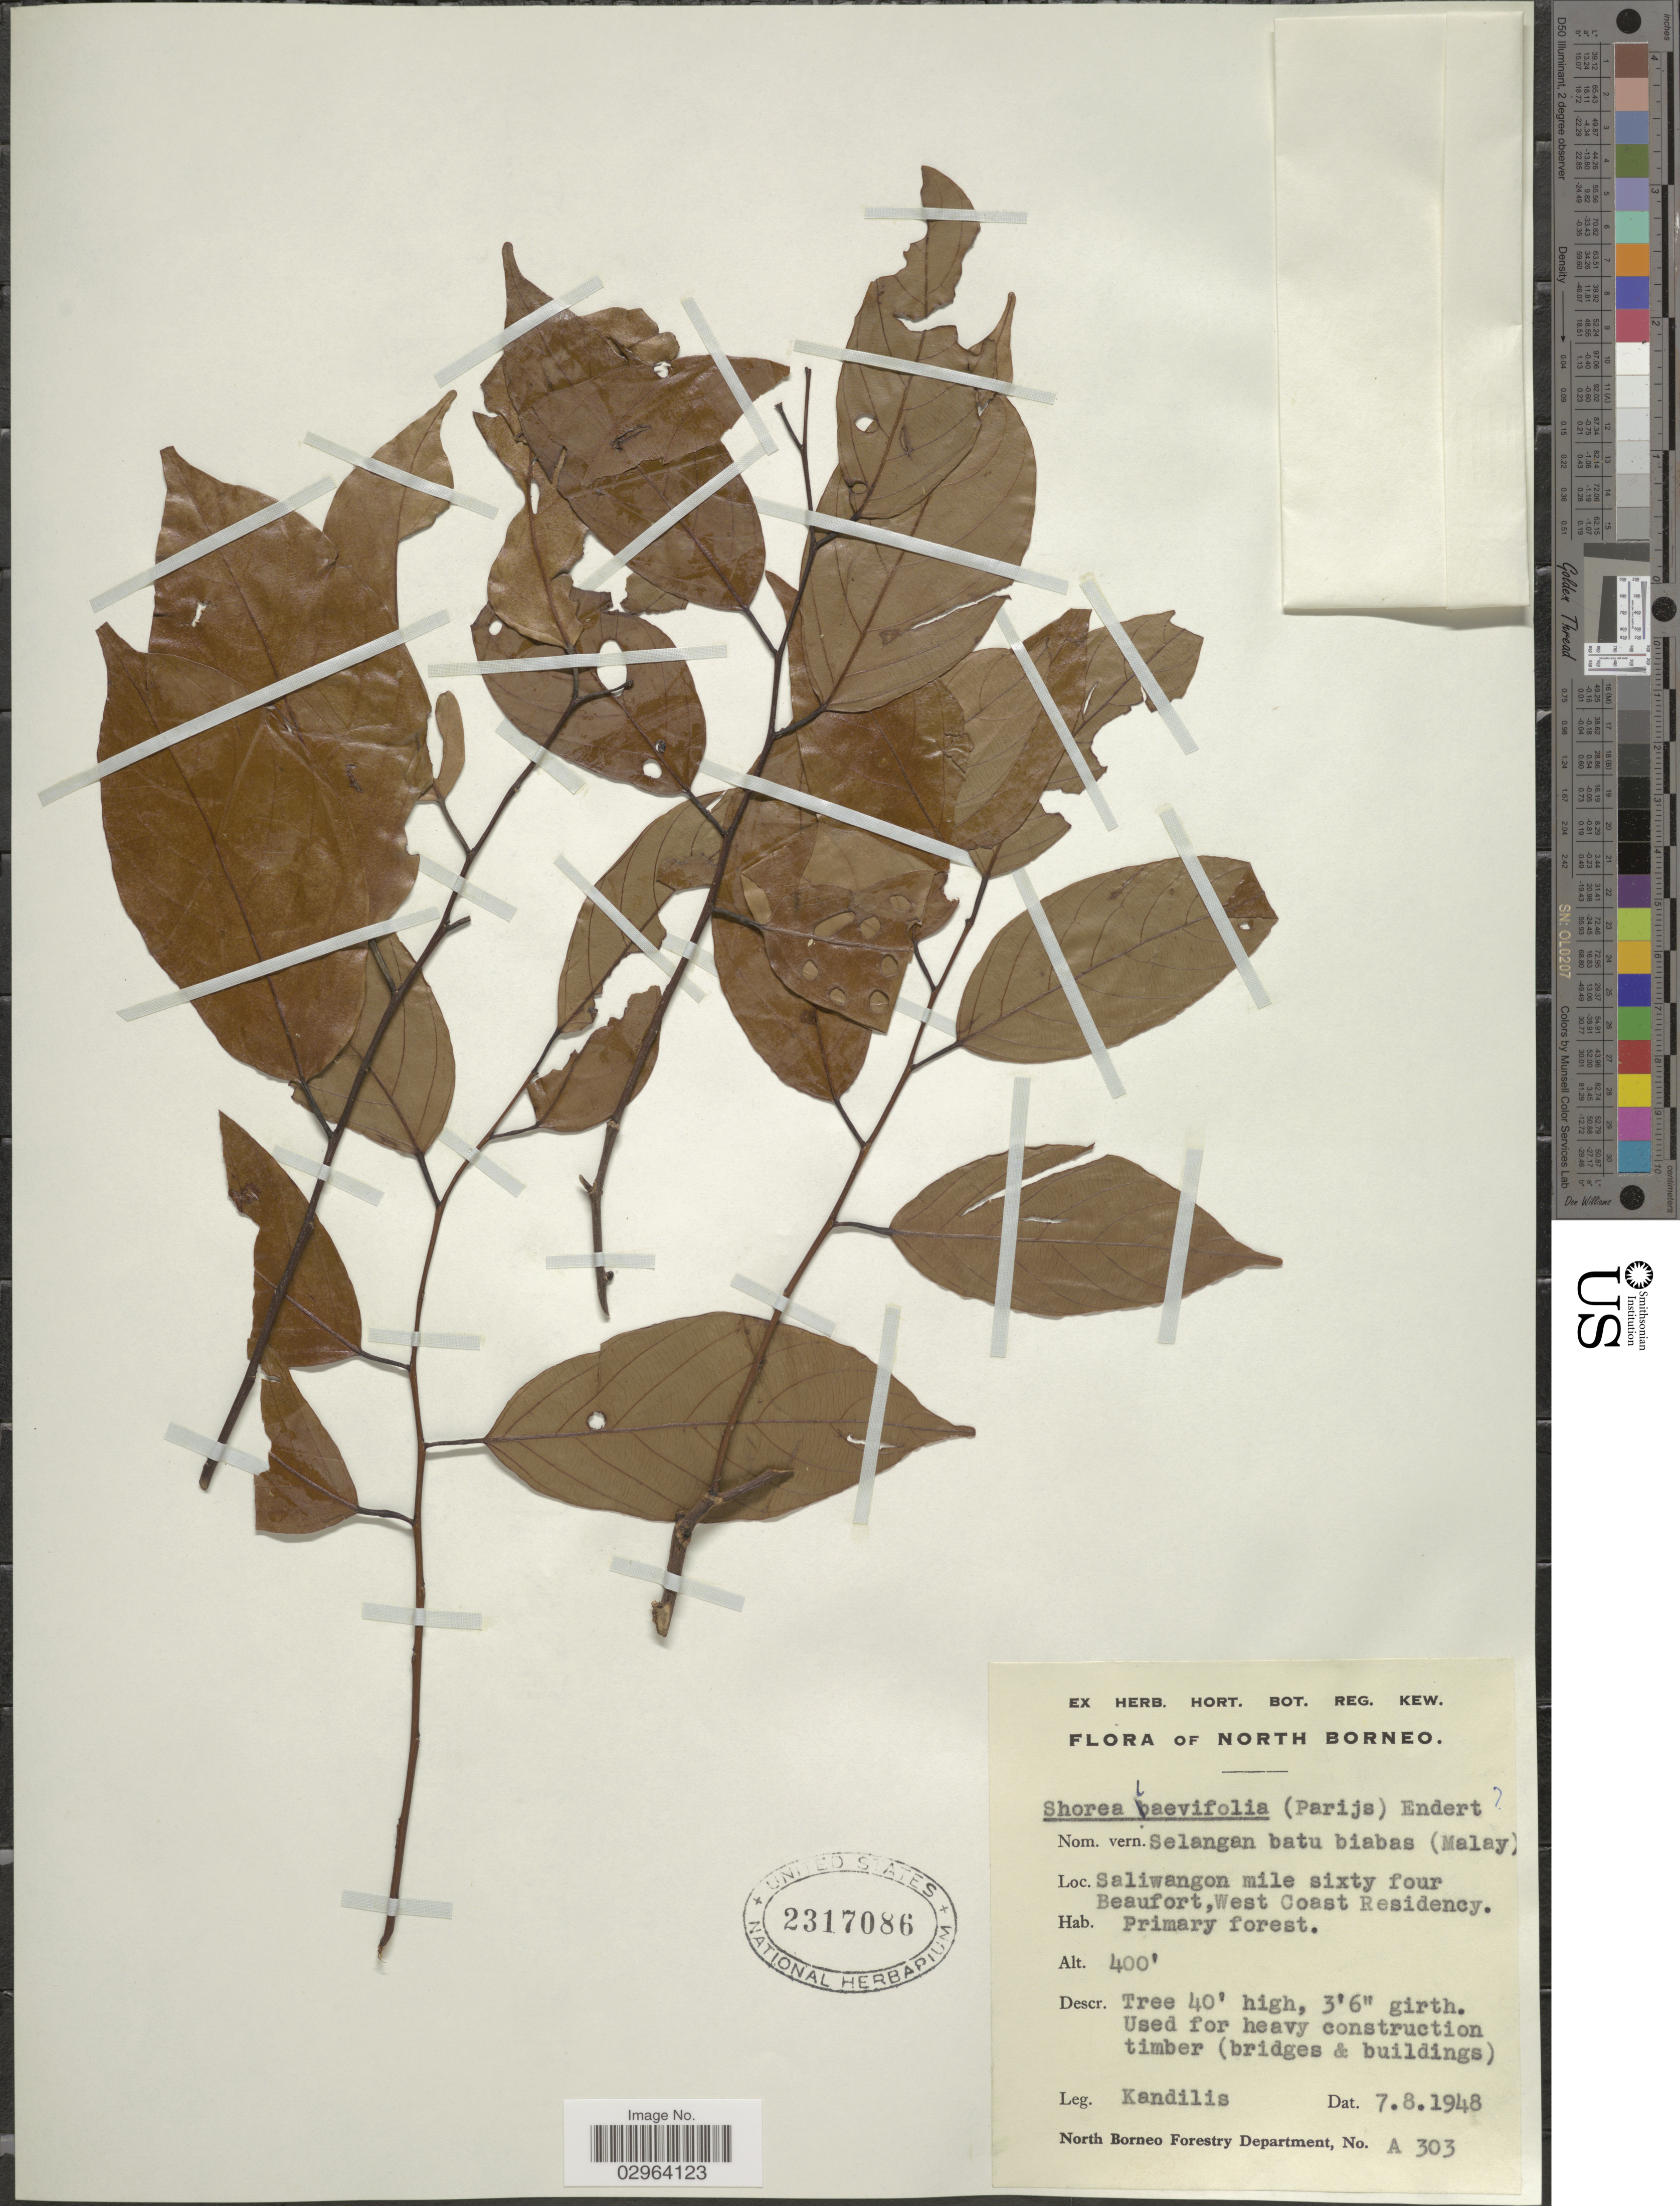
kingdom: Plantae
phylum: Tracheophyta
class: Magnoliopsida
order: Malvales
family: Dipterocarpaceae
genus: Neohopea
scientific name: Neohopea isoptera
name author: (P.S. Ashton) P.S. Ashton & J. Heck.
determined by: Strong, Mark T., (BOT), Smithsonian Institution - National Museum of Natural History (UNITED STATES)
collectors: Kandilis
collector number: A 303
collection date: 1948-08-07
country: Malaysia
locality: North Borneo. Saliwangon mile sixty four Beaufort, West Coast Residency.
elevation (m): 122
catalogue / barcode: US 2317086